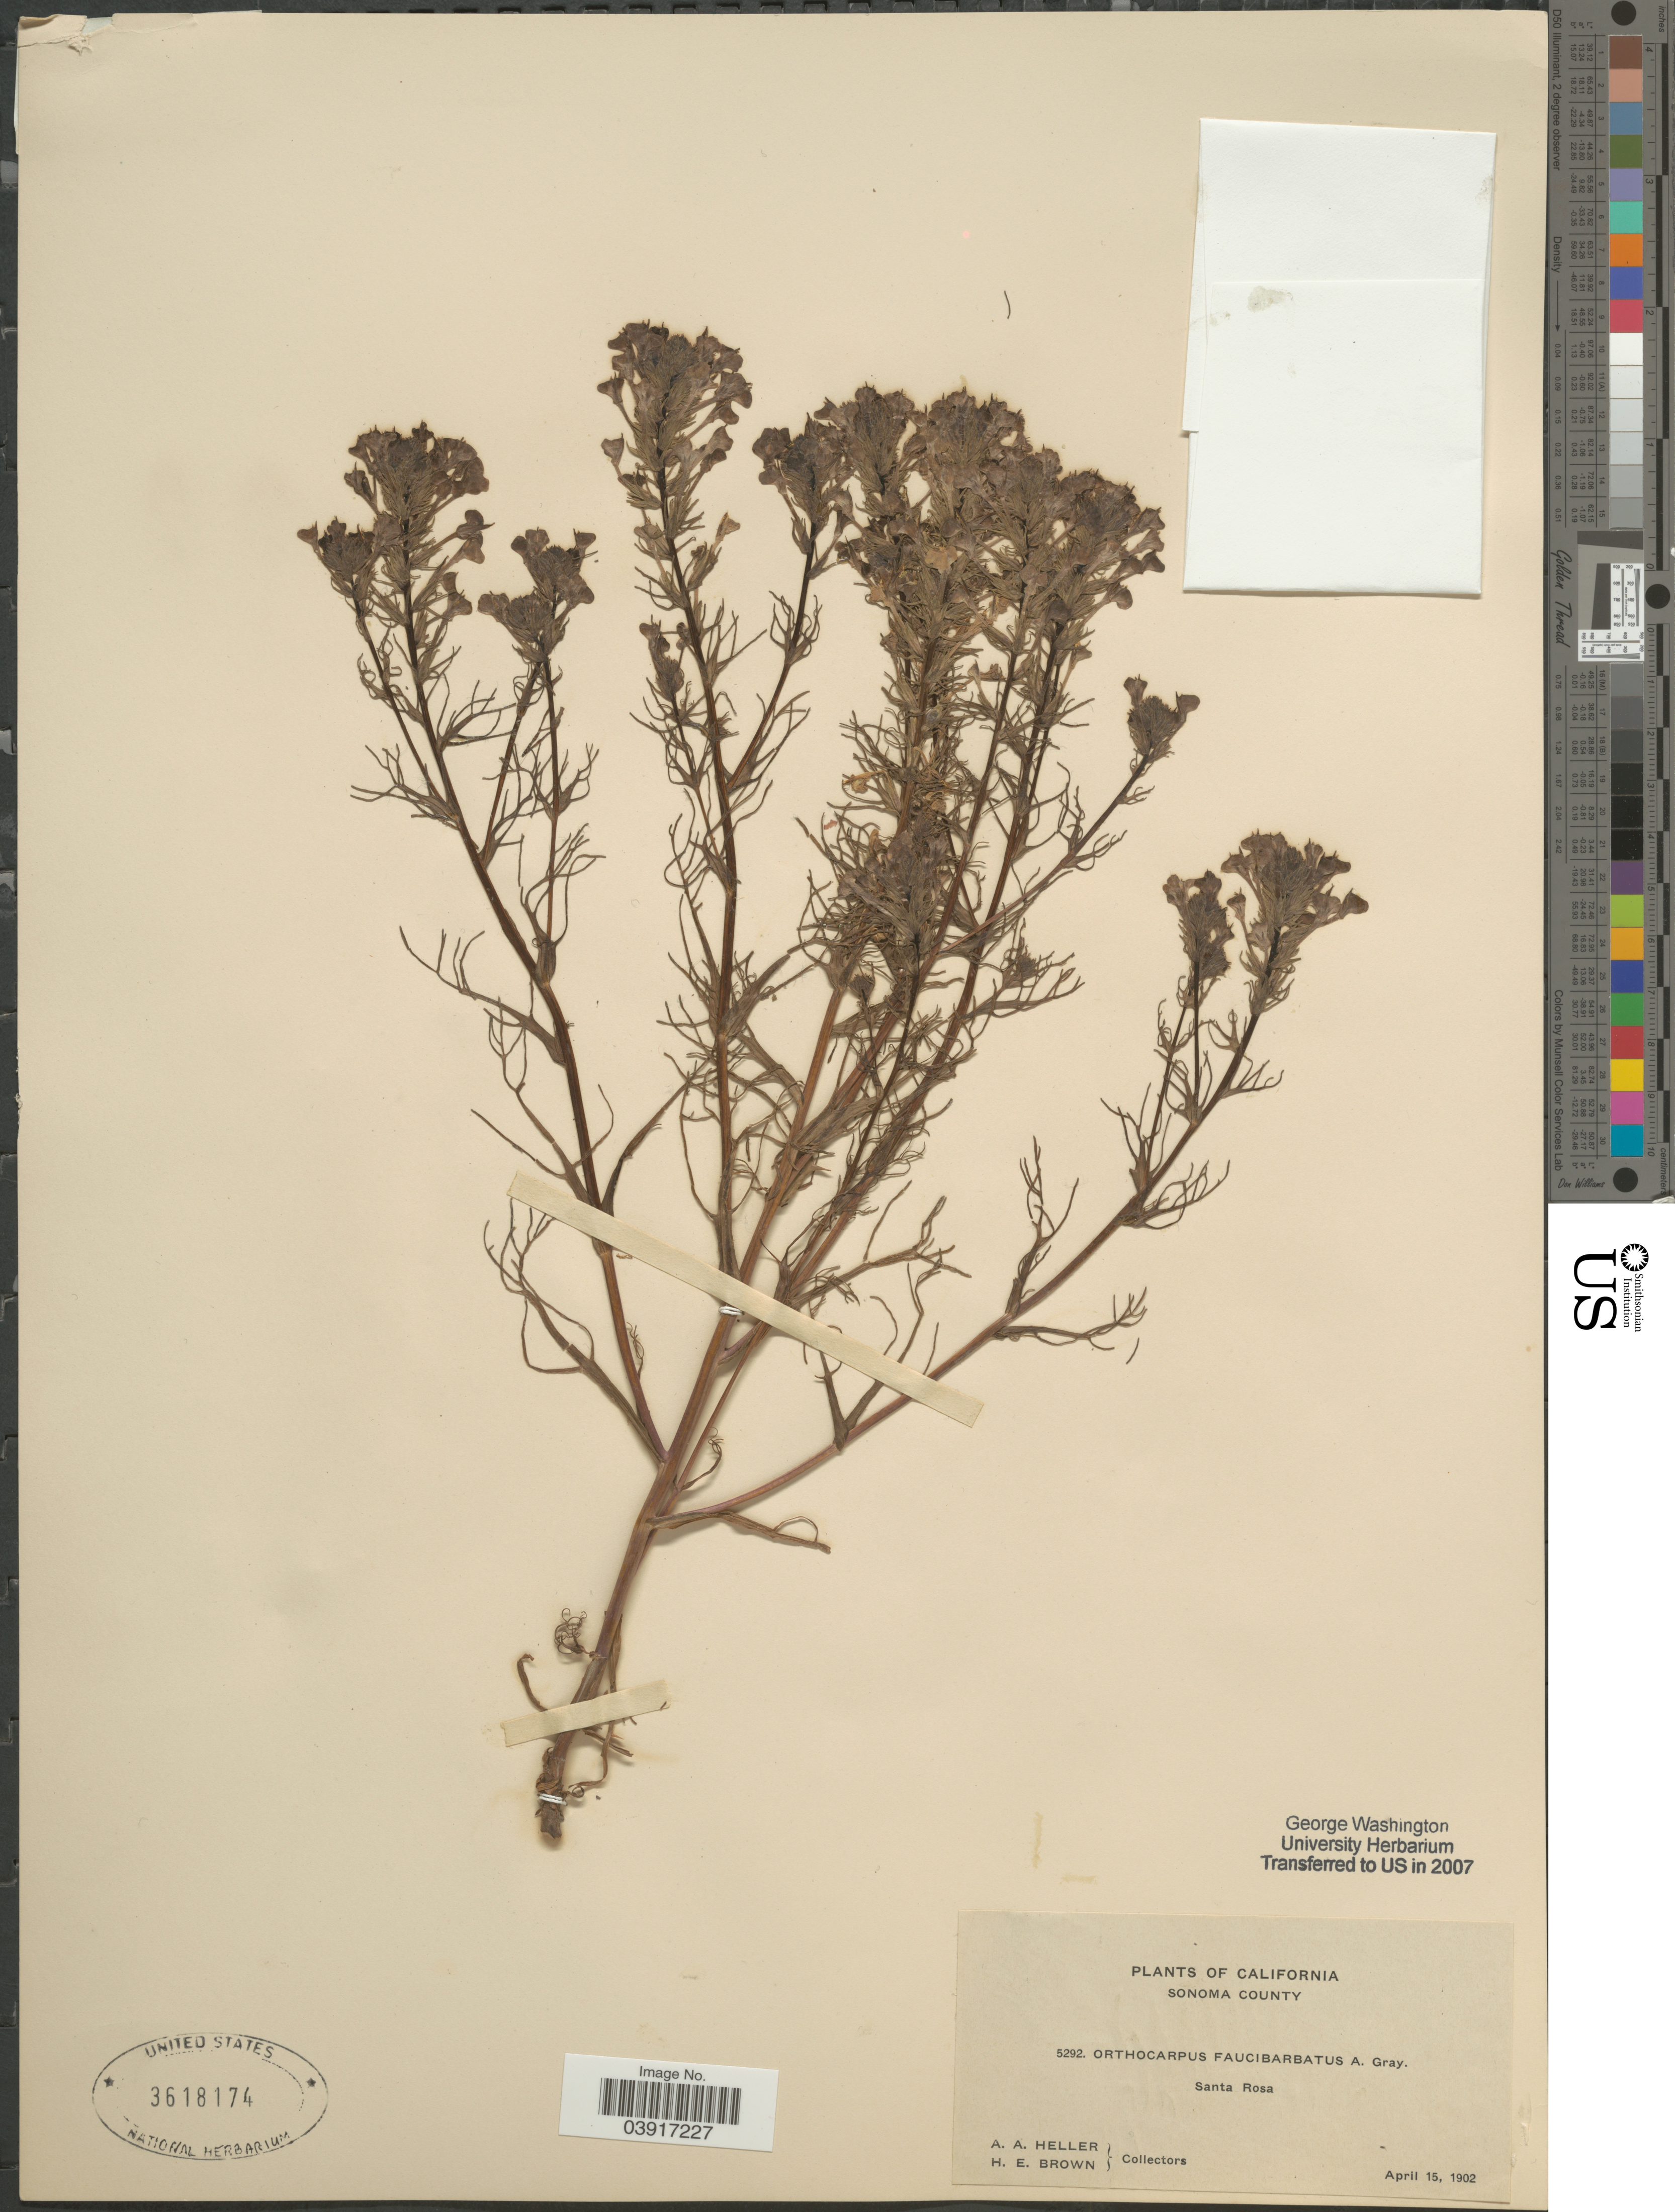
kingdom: Plantae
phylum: Tracheophyta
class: Magnoliopsida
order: Lamiales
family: Orobanchaceae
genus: Orthocarpus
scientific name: Orthocarpus faucibarbatus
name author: A. Gray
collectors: A. A. Heller & H. E. Brown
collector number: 5292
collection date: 1902-04-15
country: United States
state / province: California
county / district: Sonoma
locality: Sonoma County. Santa Rosa.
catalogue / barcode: US 3618174